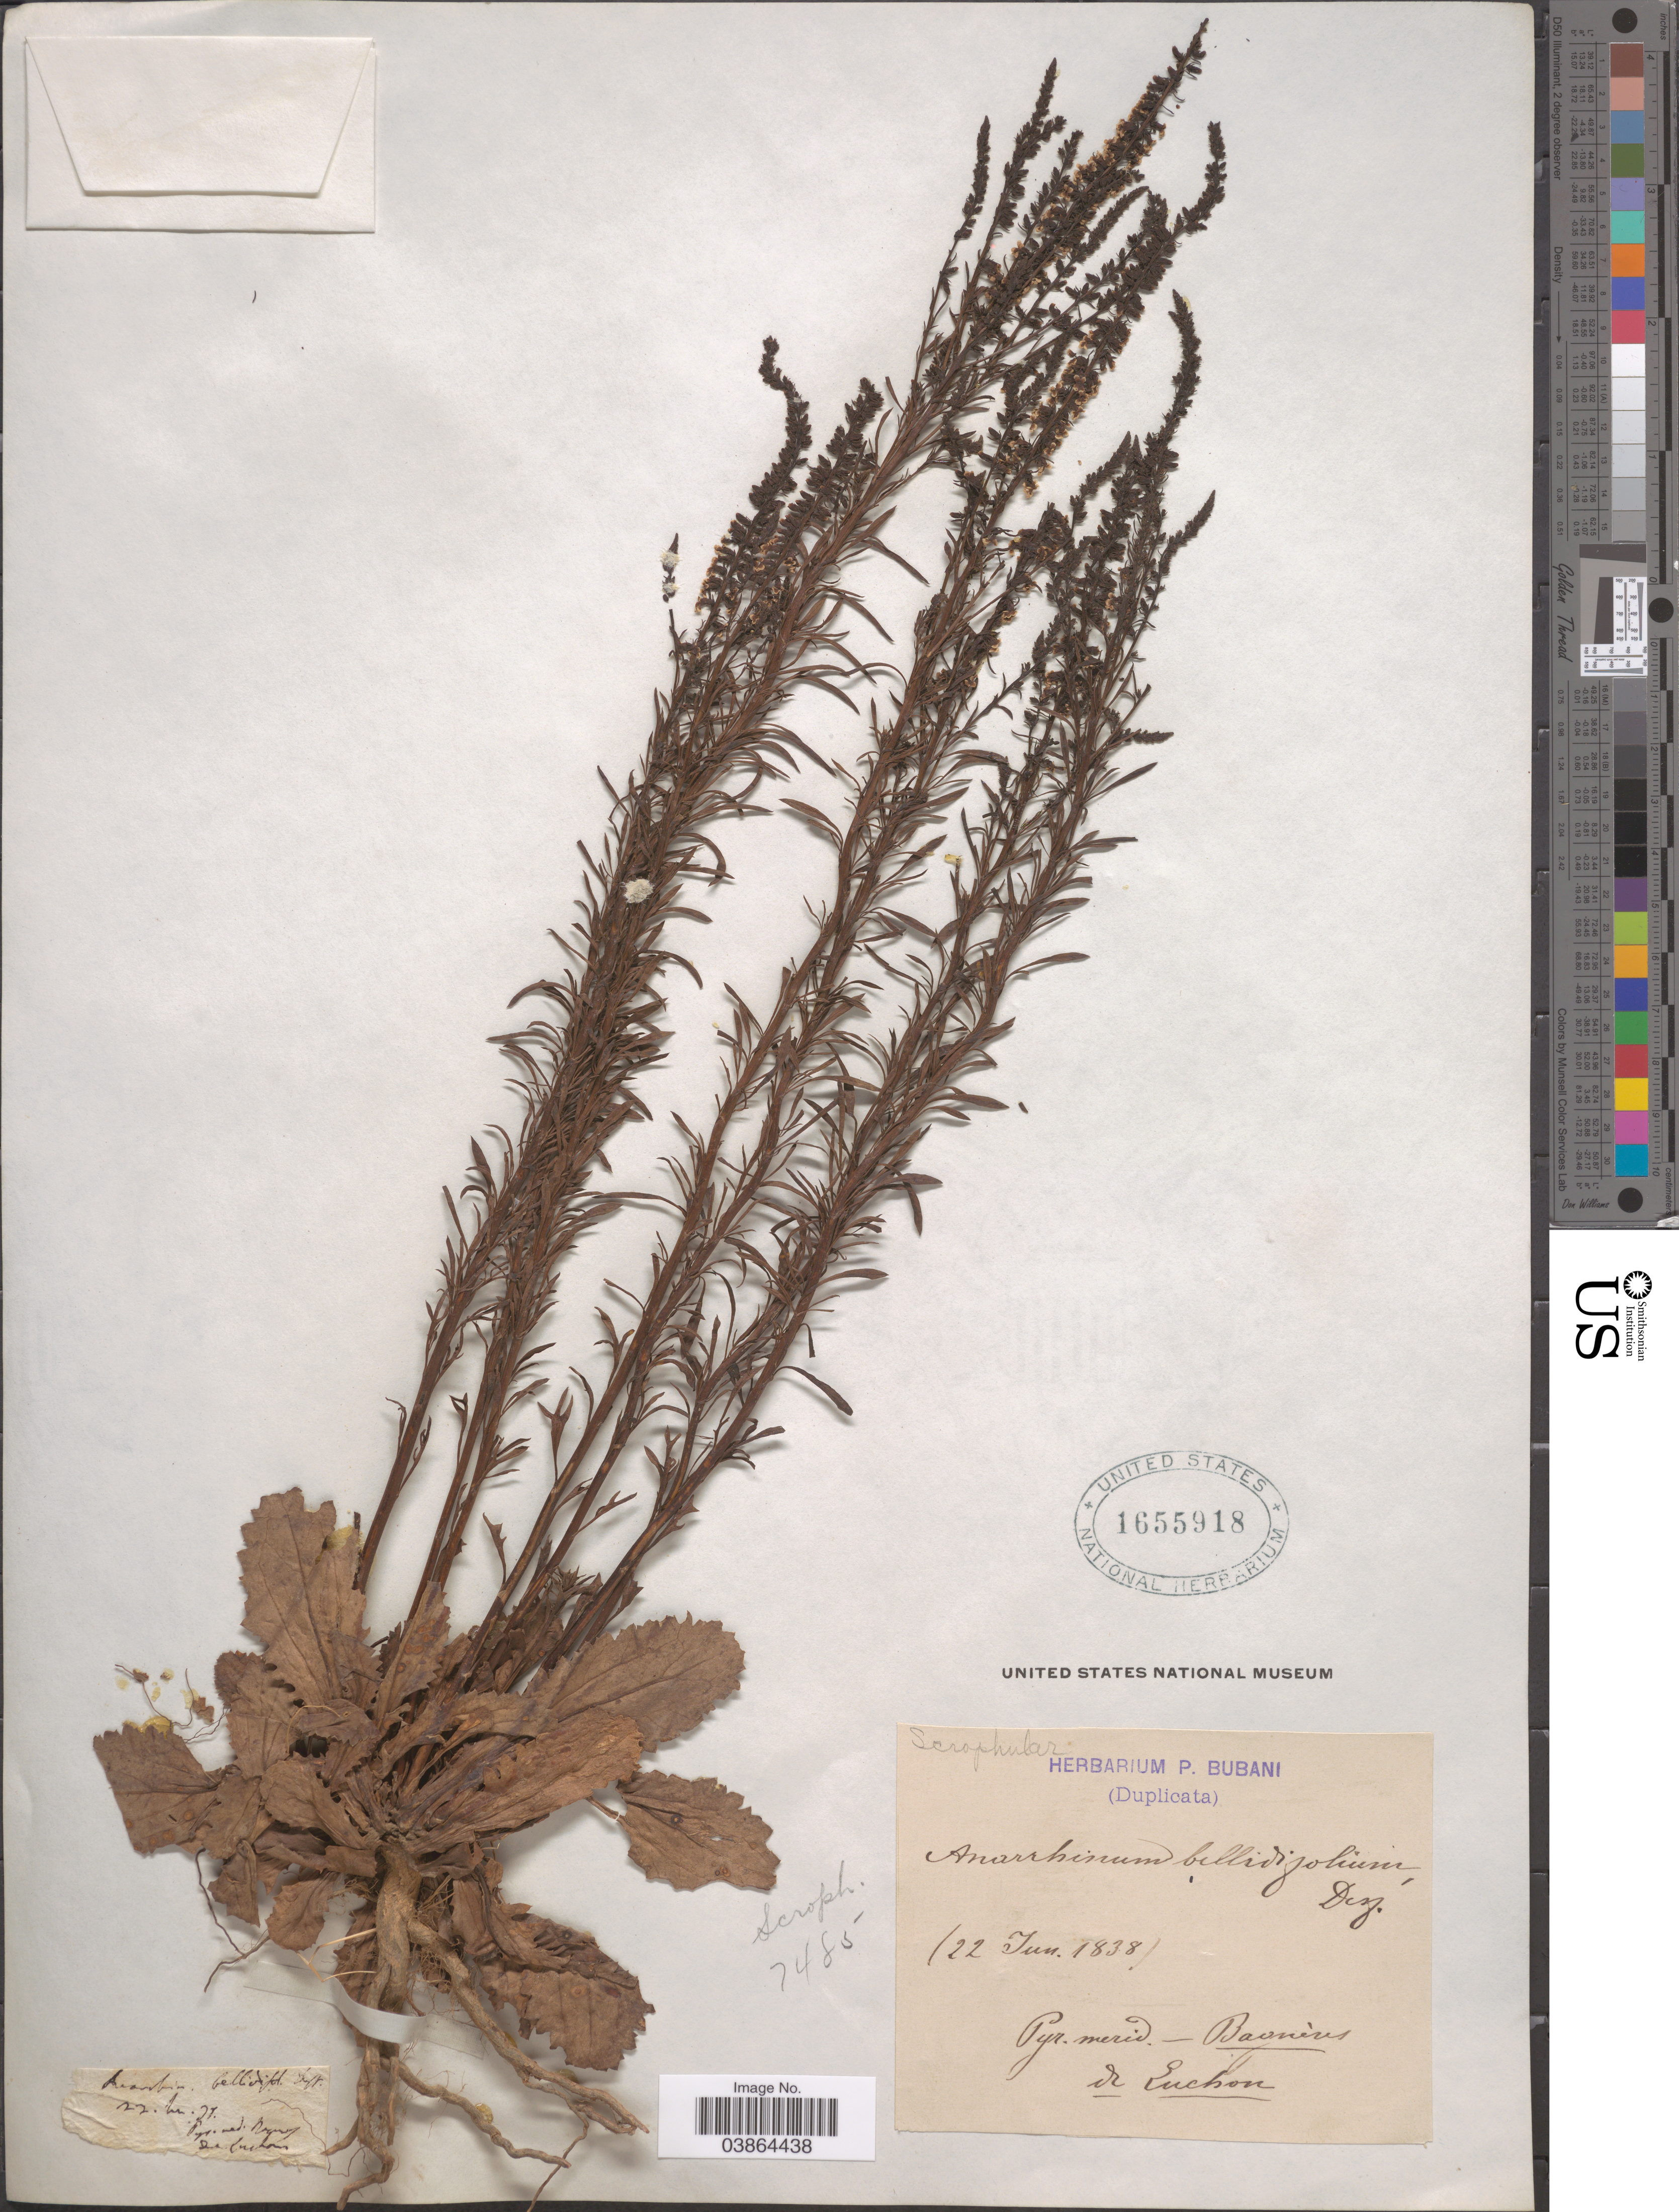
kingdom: Plantae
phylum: Tracheophyta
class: Magnoliopsida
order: Lamiales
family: Plantaginaceae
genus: Anarrhinum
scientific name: Anarrhinum bellidifolium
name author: (L.) Willd.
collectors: ex herb. P. Bubani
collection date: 1838-06-22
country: France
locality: Pyr. merid - Bagneres de Luchon.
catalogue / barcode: US 1655918